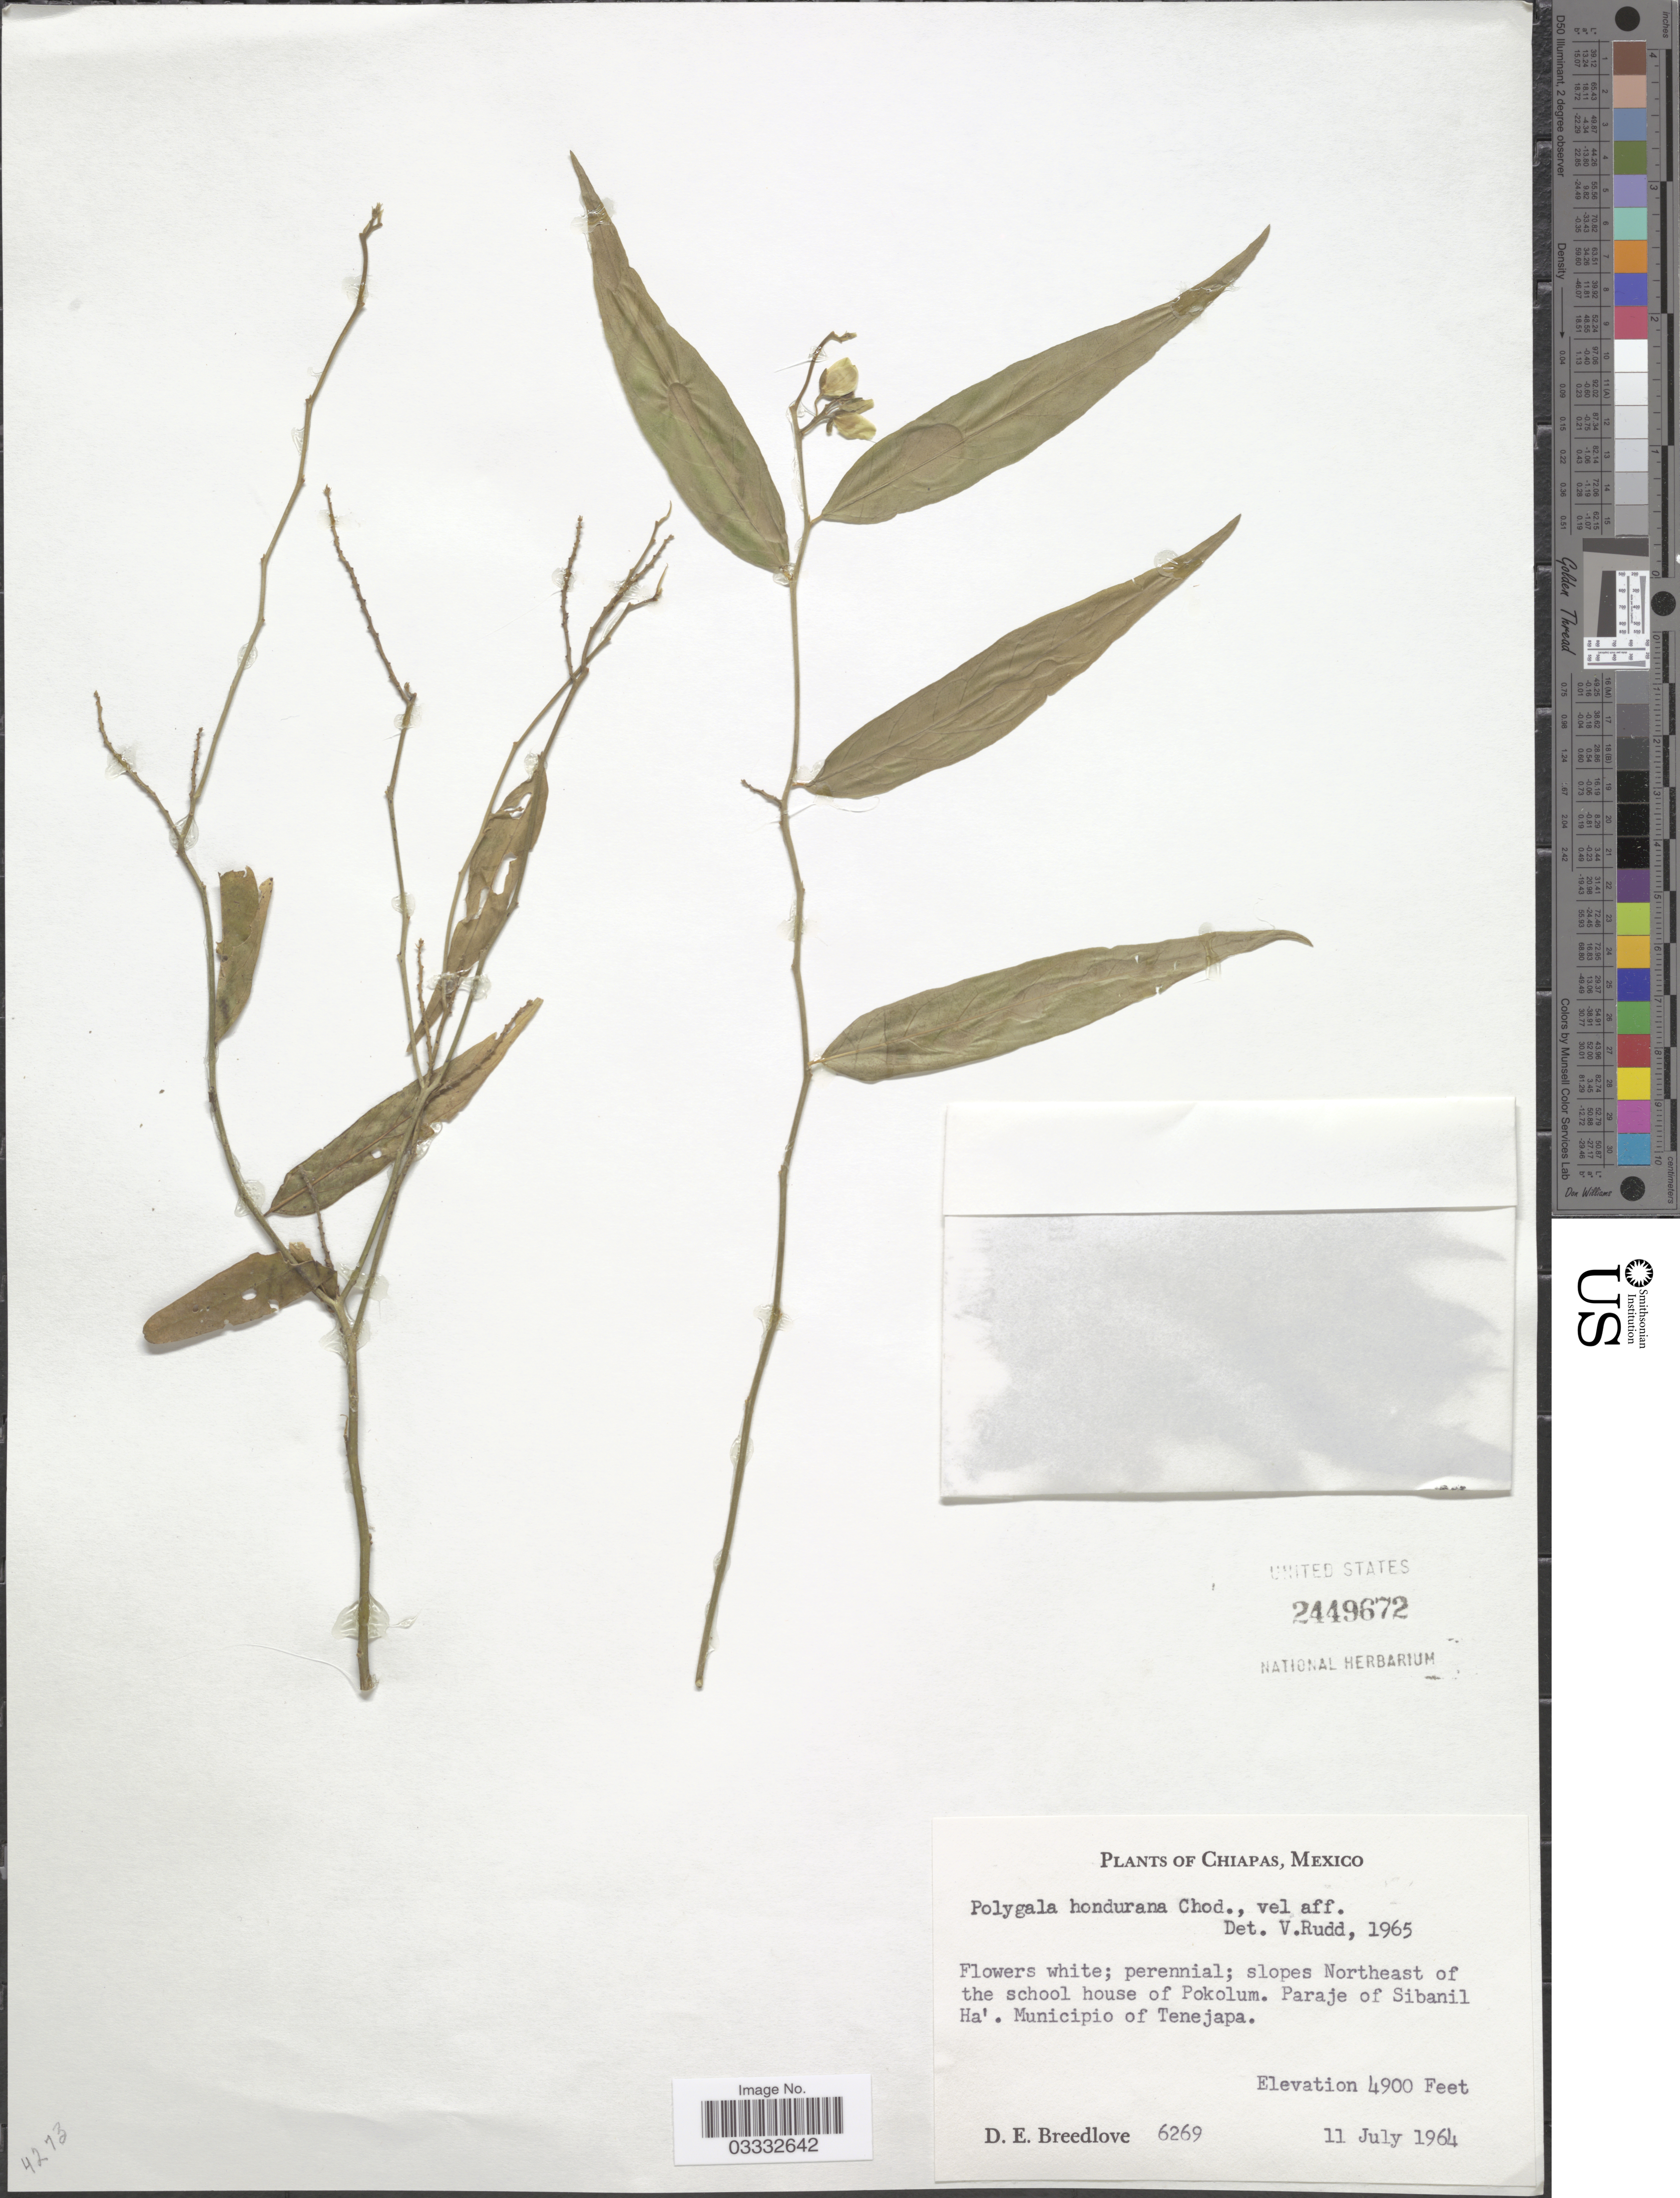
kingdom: Plantae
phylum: Tracheophyta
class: Magnoliopsida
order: Fabales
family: Polygalaceae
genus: Asemeia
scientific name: Asemeia hondurana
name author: (Chodat) J.F.B. Pastore & J.R. Abbott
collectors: D. E. Breedlove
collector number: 6269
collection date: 1964-07-11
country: Mexico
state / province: Chiapas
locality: Slopes Northeast of the school house of Pokolum. Paraje of Sibanil Ha'. Municipio of Tenejapa.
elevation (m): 1494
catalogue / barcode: US 2449672